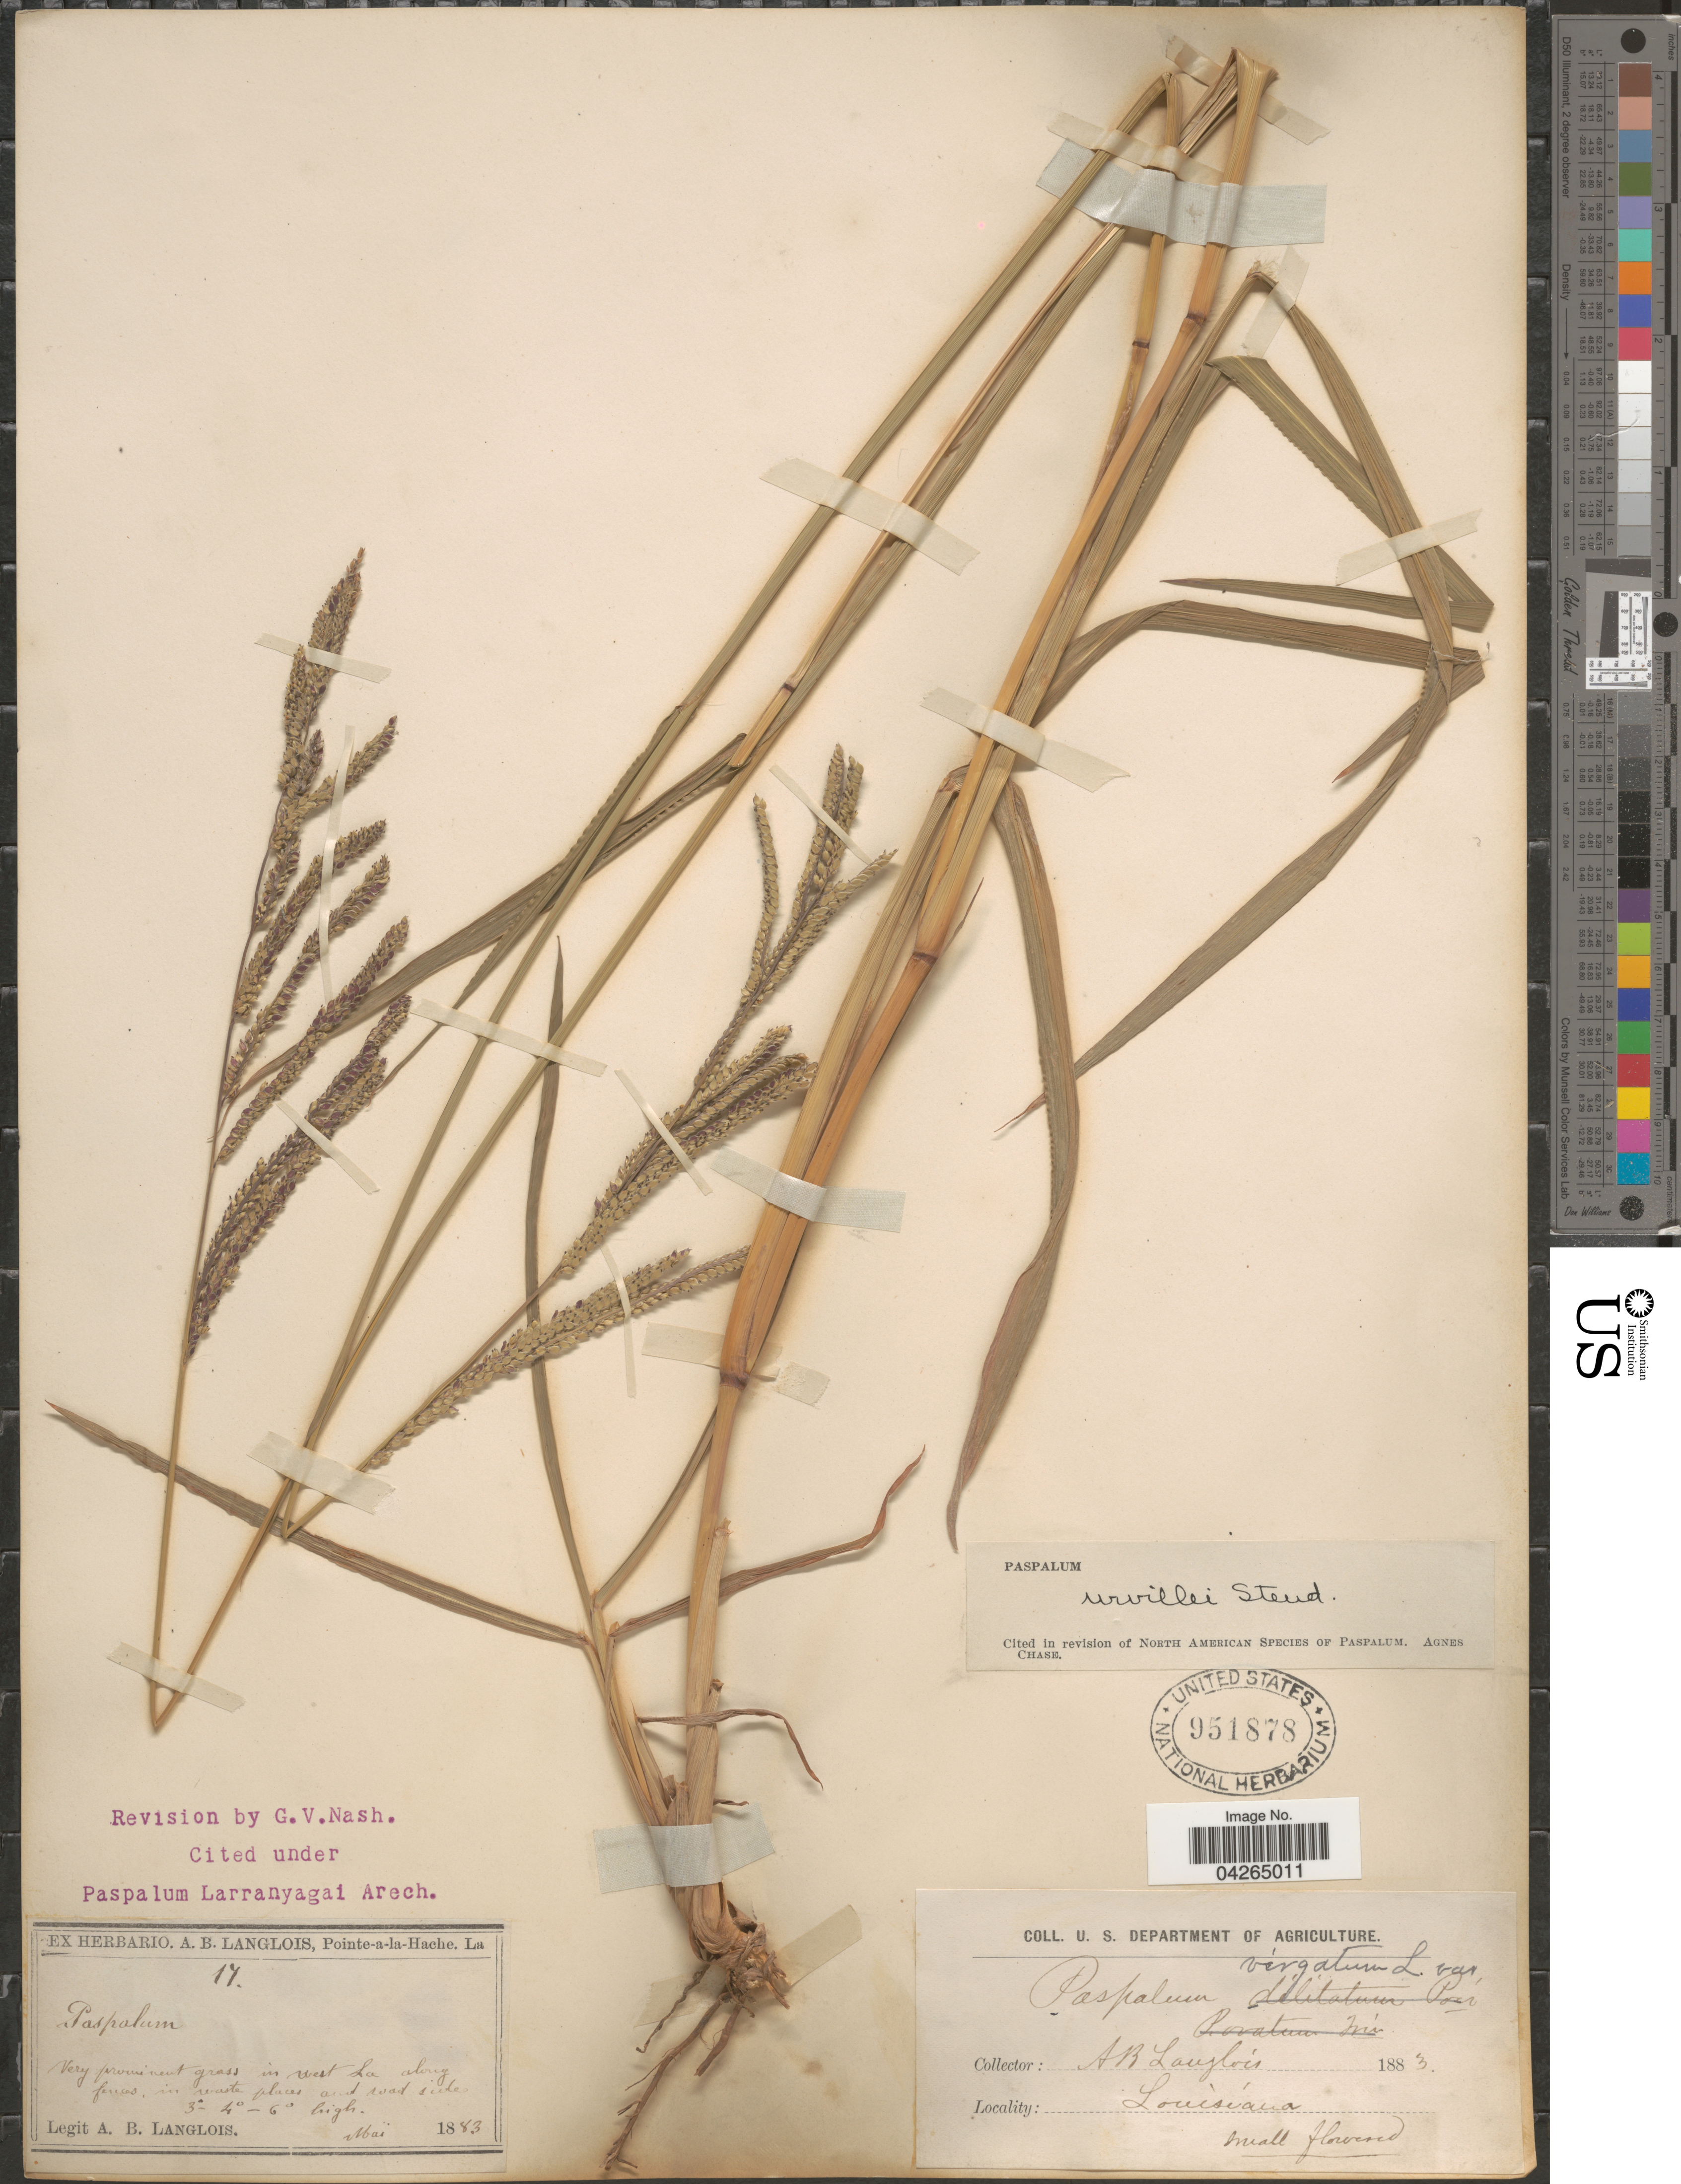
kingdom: Plantae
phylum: Tracheophyta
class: Liliopsida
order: Poales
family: Poaceae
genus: Paspalum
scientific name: Paspalum urvillei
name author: Steud.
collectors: A. Langlois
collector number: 17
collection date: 1883-05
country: United States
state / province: Louisiana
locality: In west La along fences in waste places and wet sides.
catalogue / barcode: US 951878